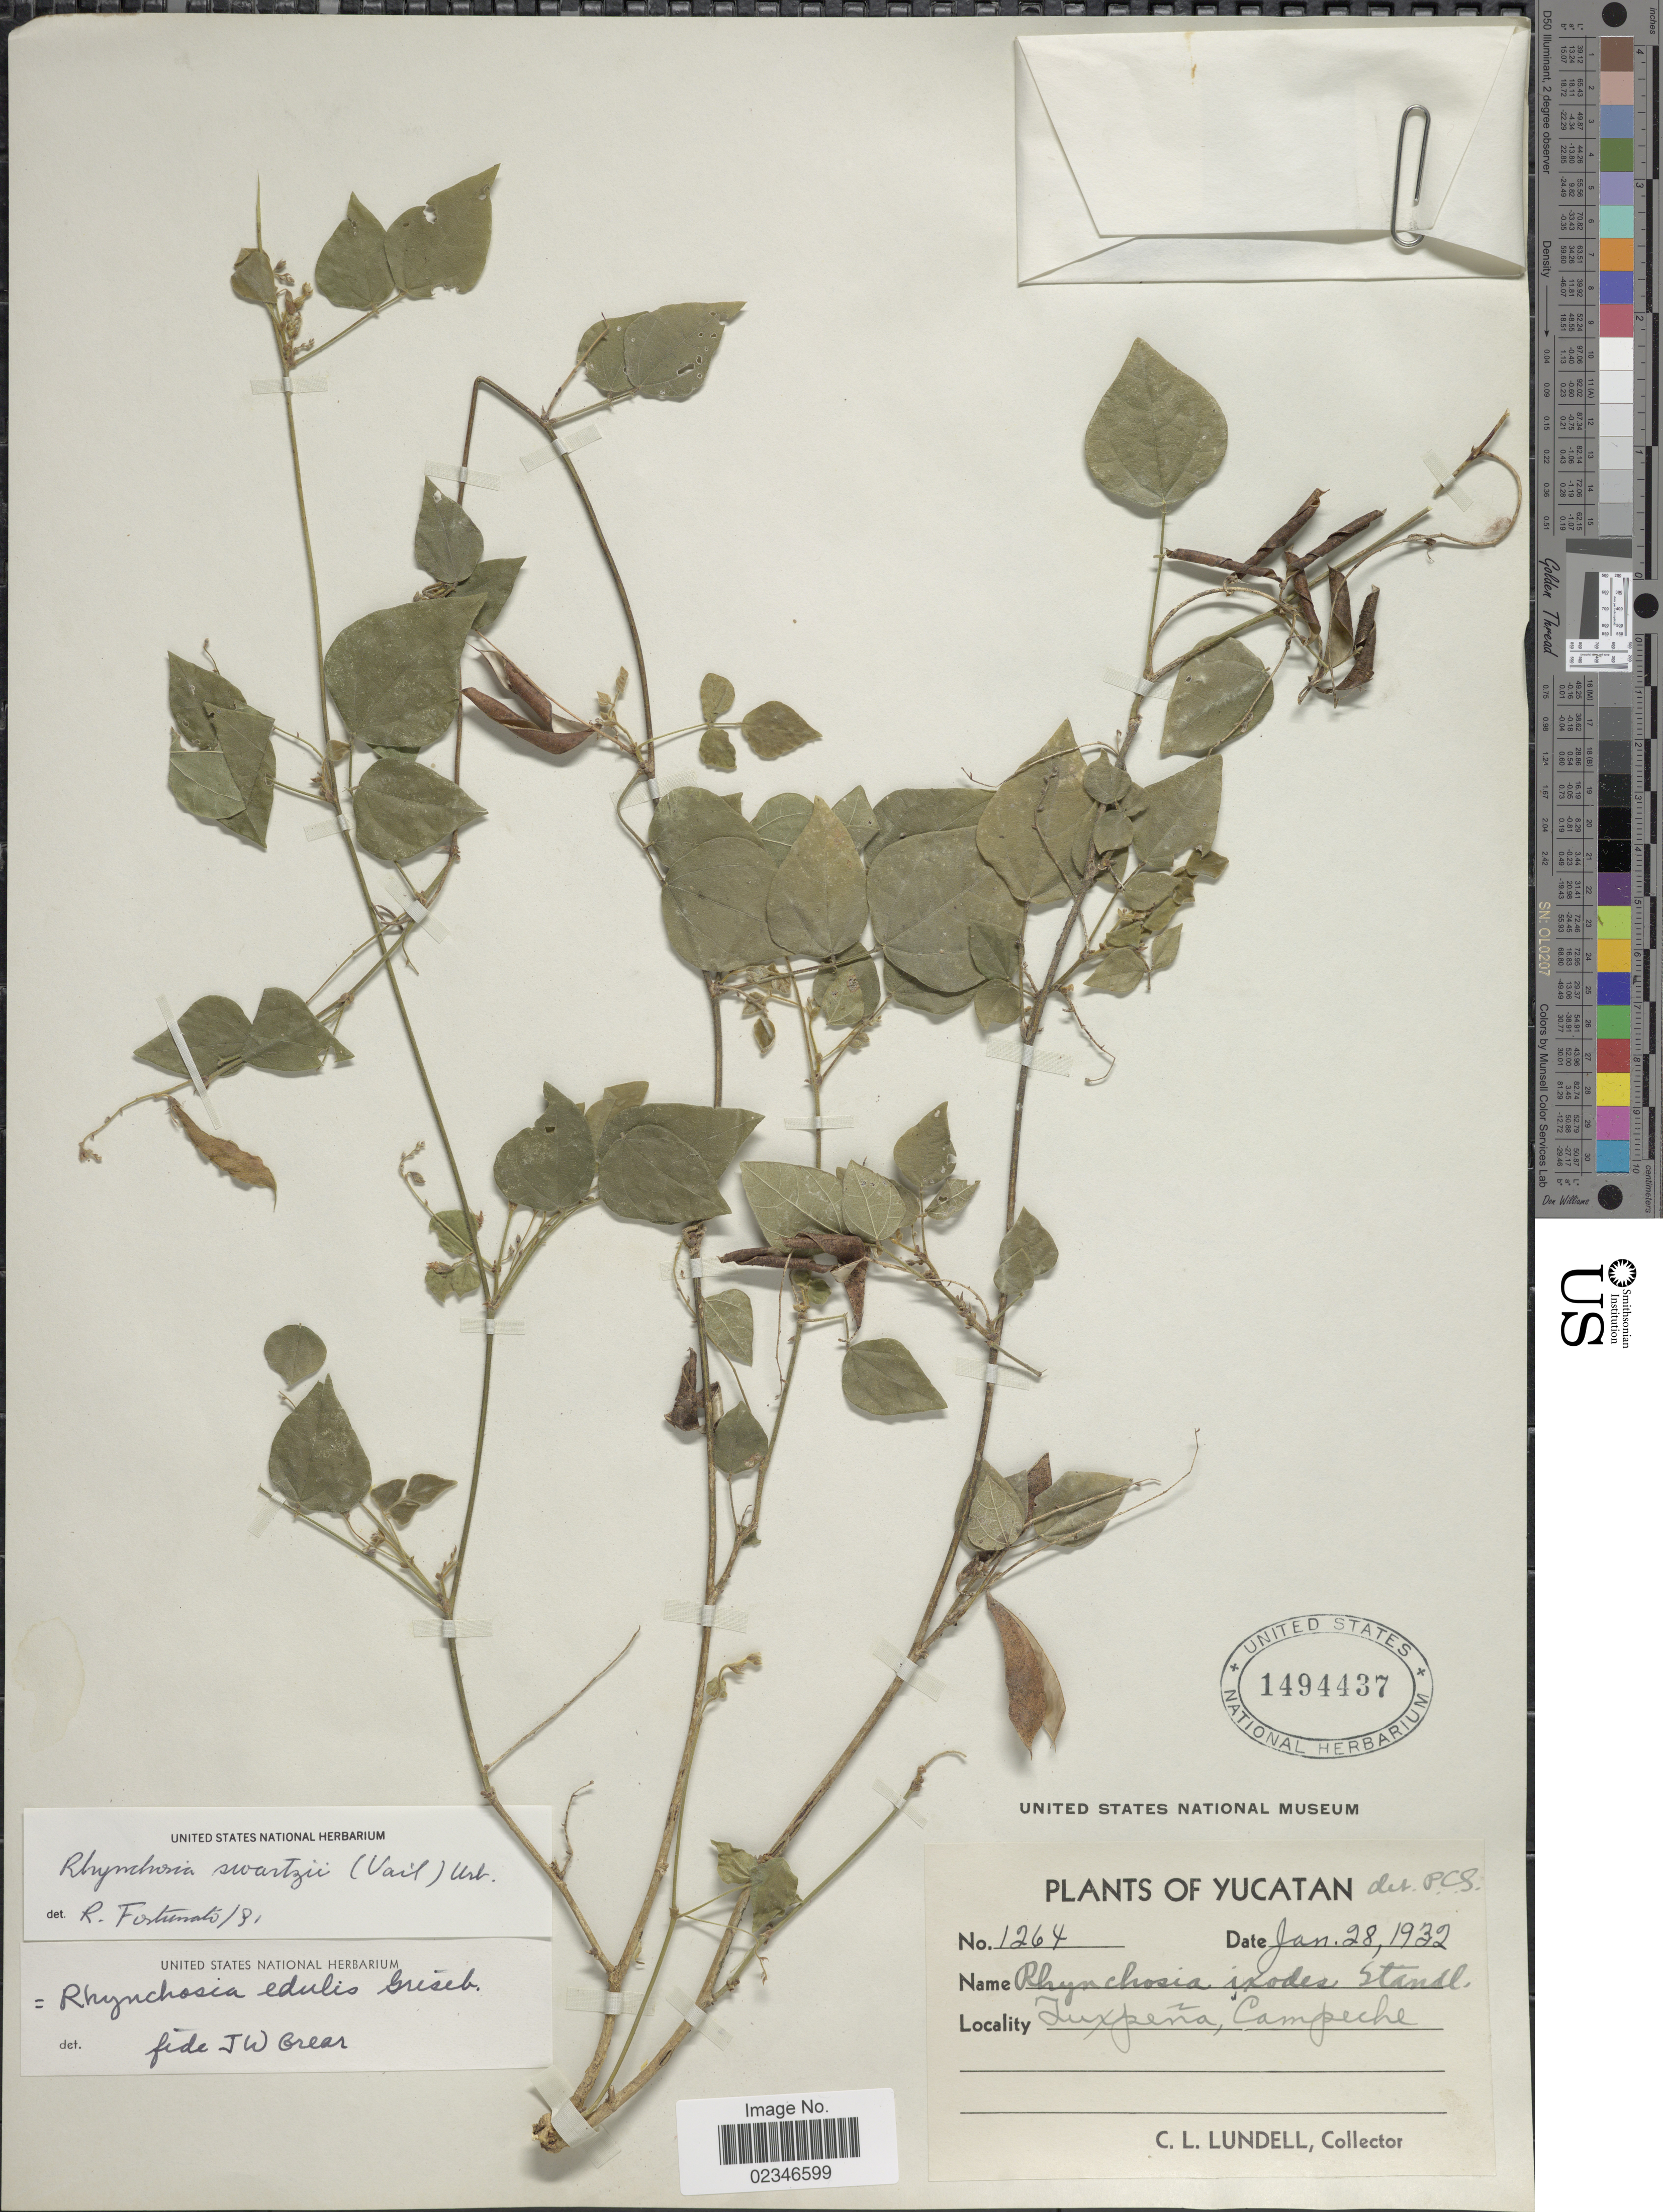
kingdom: Plantae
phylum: Tracheophyta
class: Magnoliopsida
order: Fabales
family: Fabaceae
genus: Rhynchosia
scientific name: Rhynchosia swartzii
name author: (Vail) Urb.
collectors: C. L. Lundell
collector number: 1264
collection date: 1932-01-28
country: Mexico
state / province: Yucatán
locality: Tuxpena, Campeche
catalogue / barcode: US 1494437